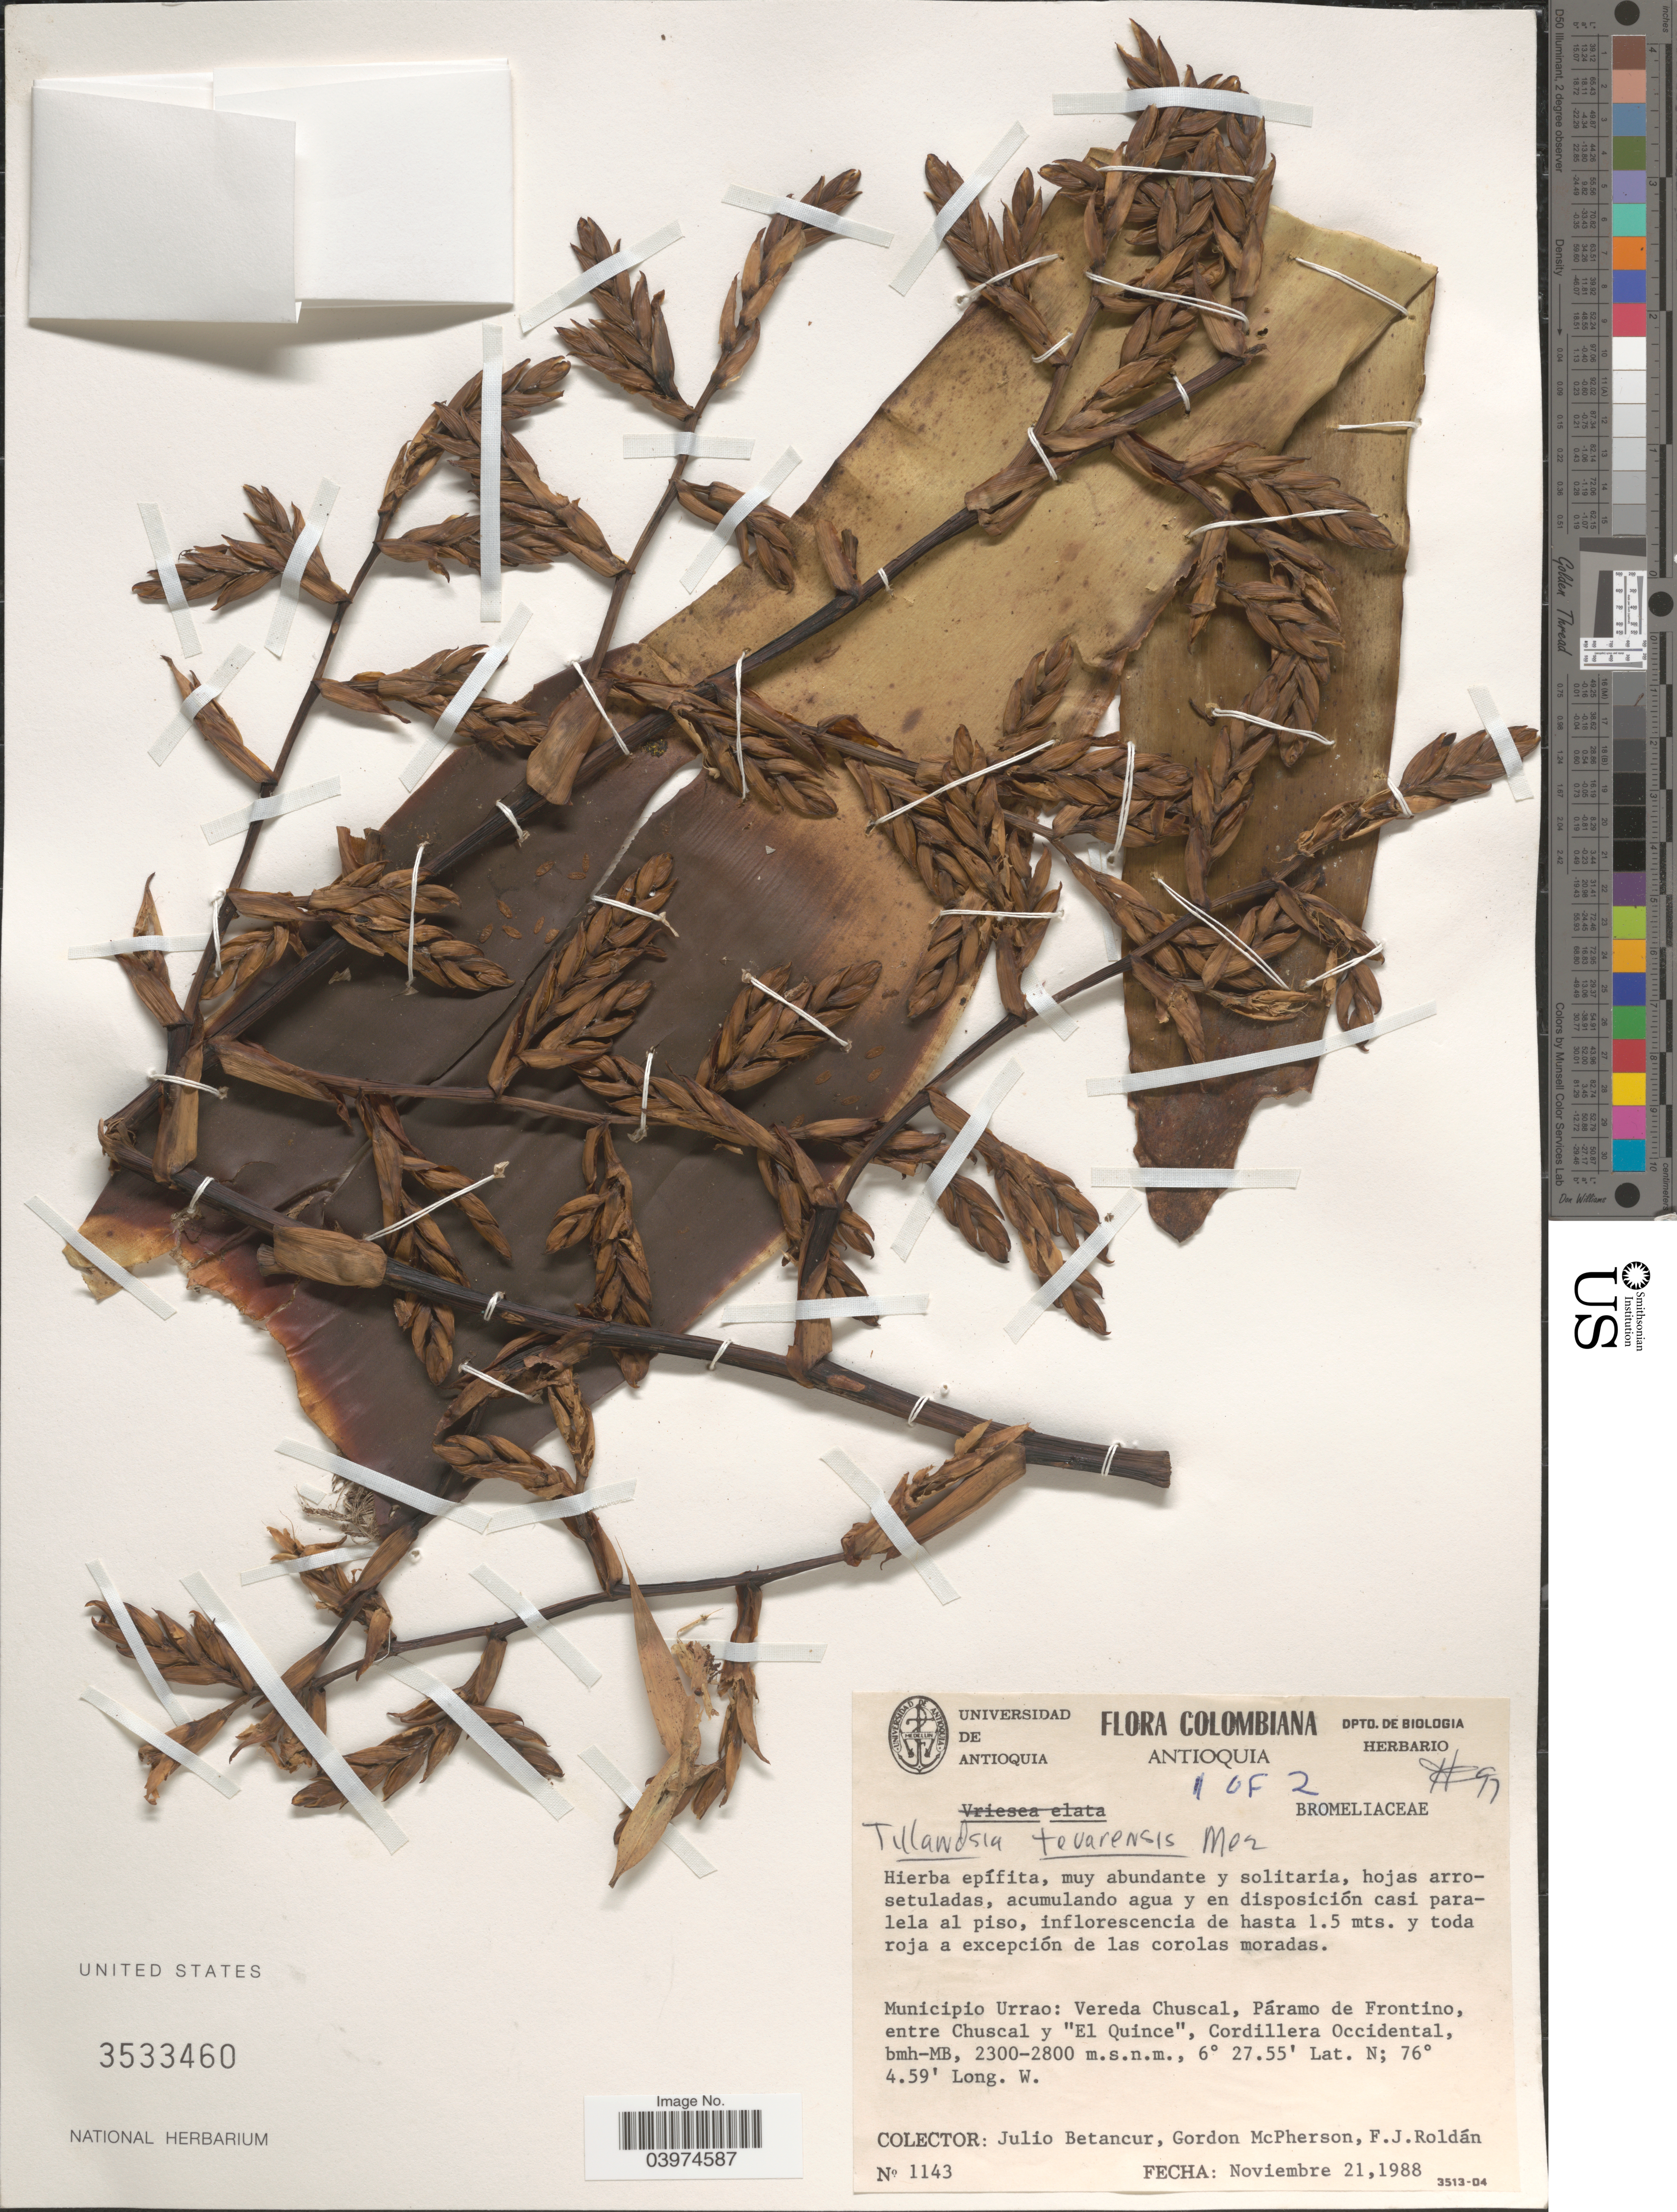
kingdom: Plantae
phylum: Tracheophyta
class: Liliopsida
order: Poales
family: Bromeliaceae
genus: Tillandsia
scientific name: Tillandsia tovarensis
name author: Mez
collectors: J. Betancur, G. D. McPherson & F. J. Roldán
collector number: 1143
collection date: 1988-11-21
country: Colombia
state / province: Antioquia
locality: Municipio Urrao: Vereda Chuscal, Páramo de Frontino, entre Chuscal y "El Quince", Cordillera Occidental, bmh-MB.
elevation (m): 2300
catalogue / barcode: US 3533460